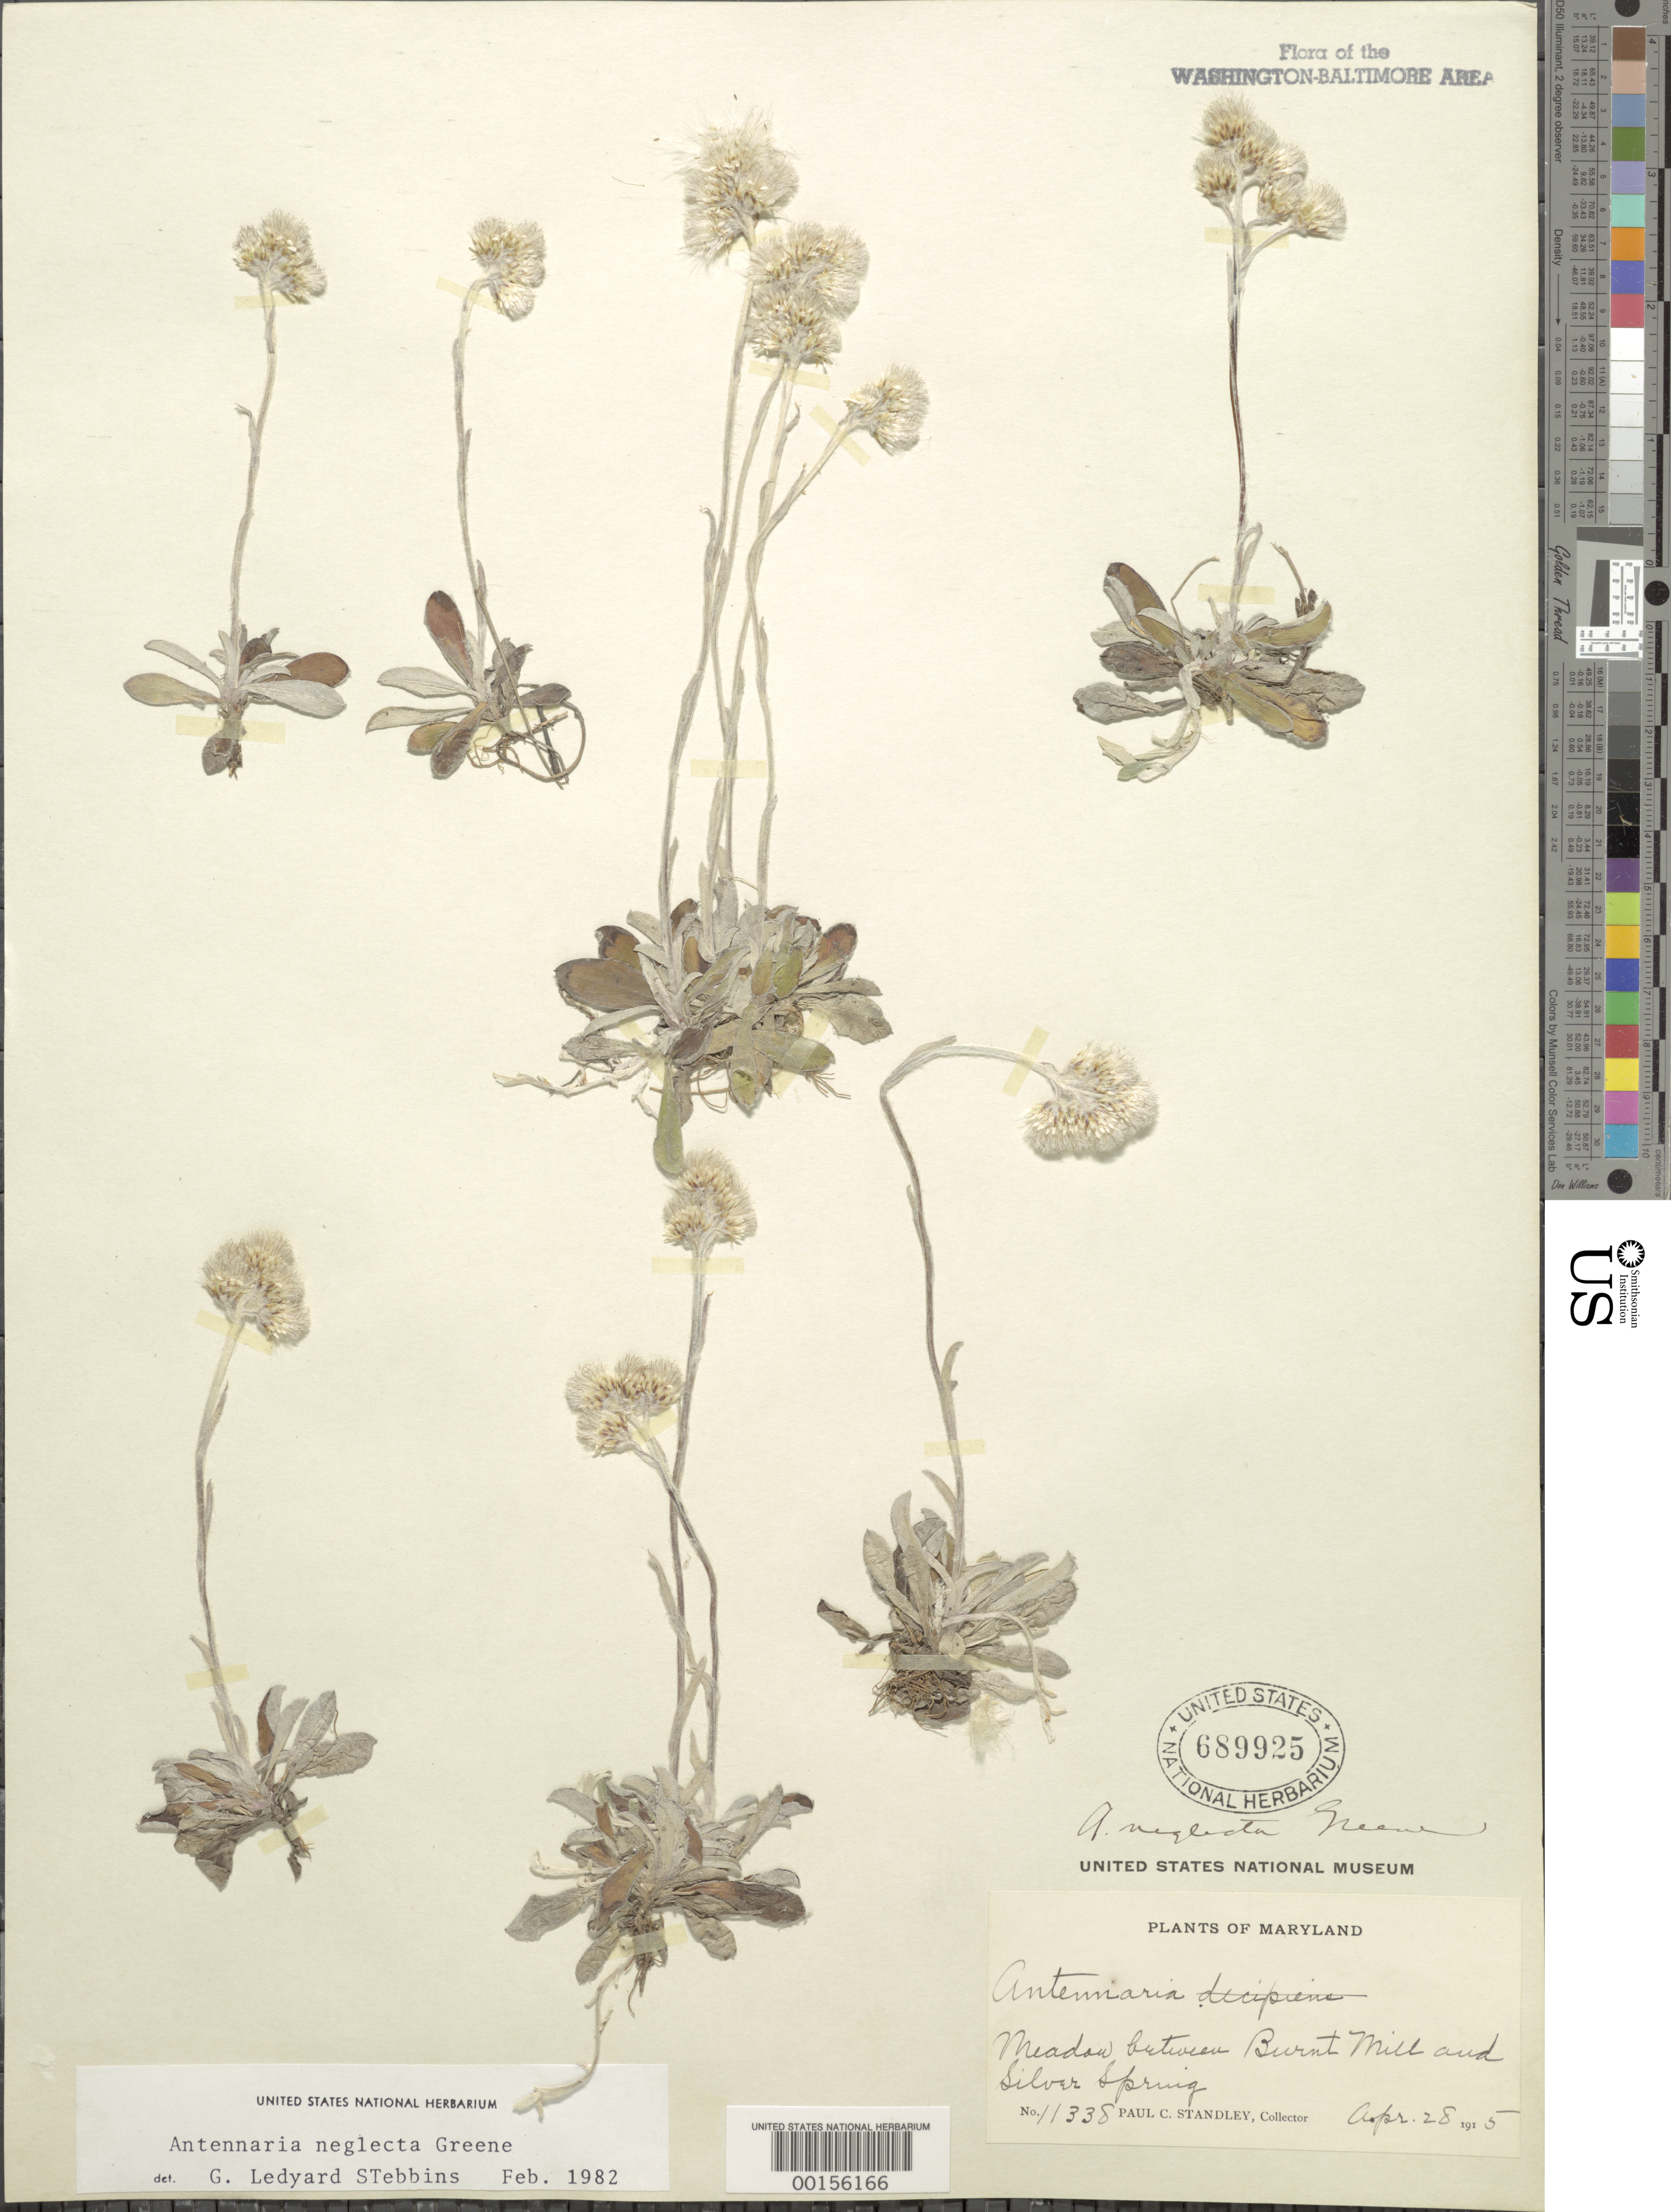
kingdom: Plantae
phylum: Tracheophyta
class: Magnoliopsida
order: Asterales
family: Asteraceae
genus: Antennaria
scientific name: Antennaria neglecta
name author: Greene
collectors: P. C. Standley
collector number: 11338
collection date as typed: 28 Apr 1915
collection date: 1915-04-28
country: United States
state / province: Maryland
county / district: Montgomery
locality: between Burnt Mill and Silver Spring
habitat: Meadow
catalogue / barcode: US 689925